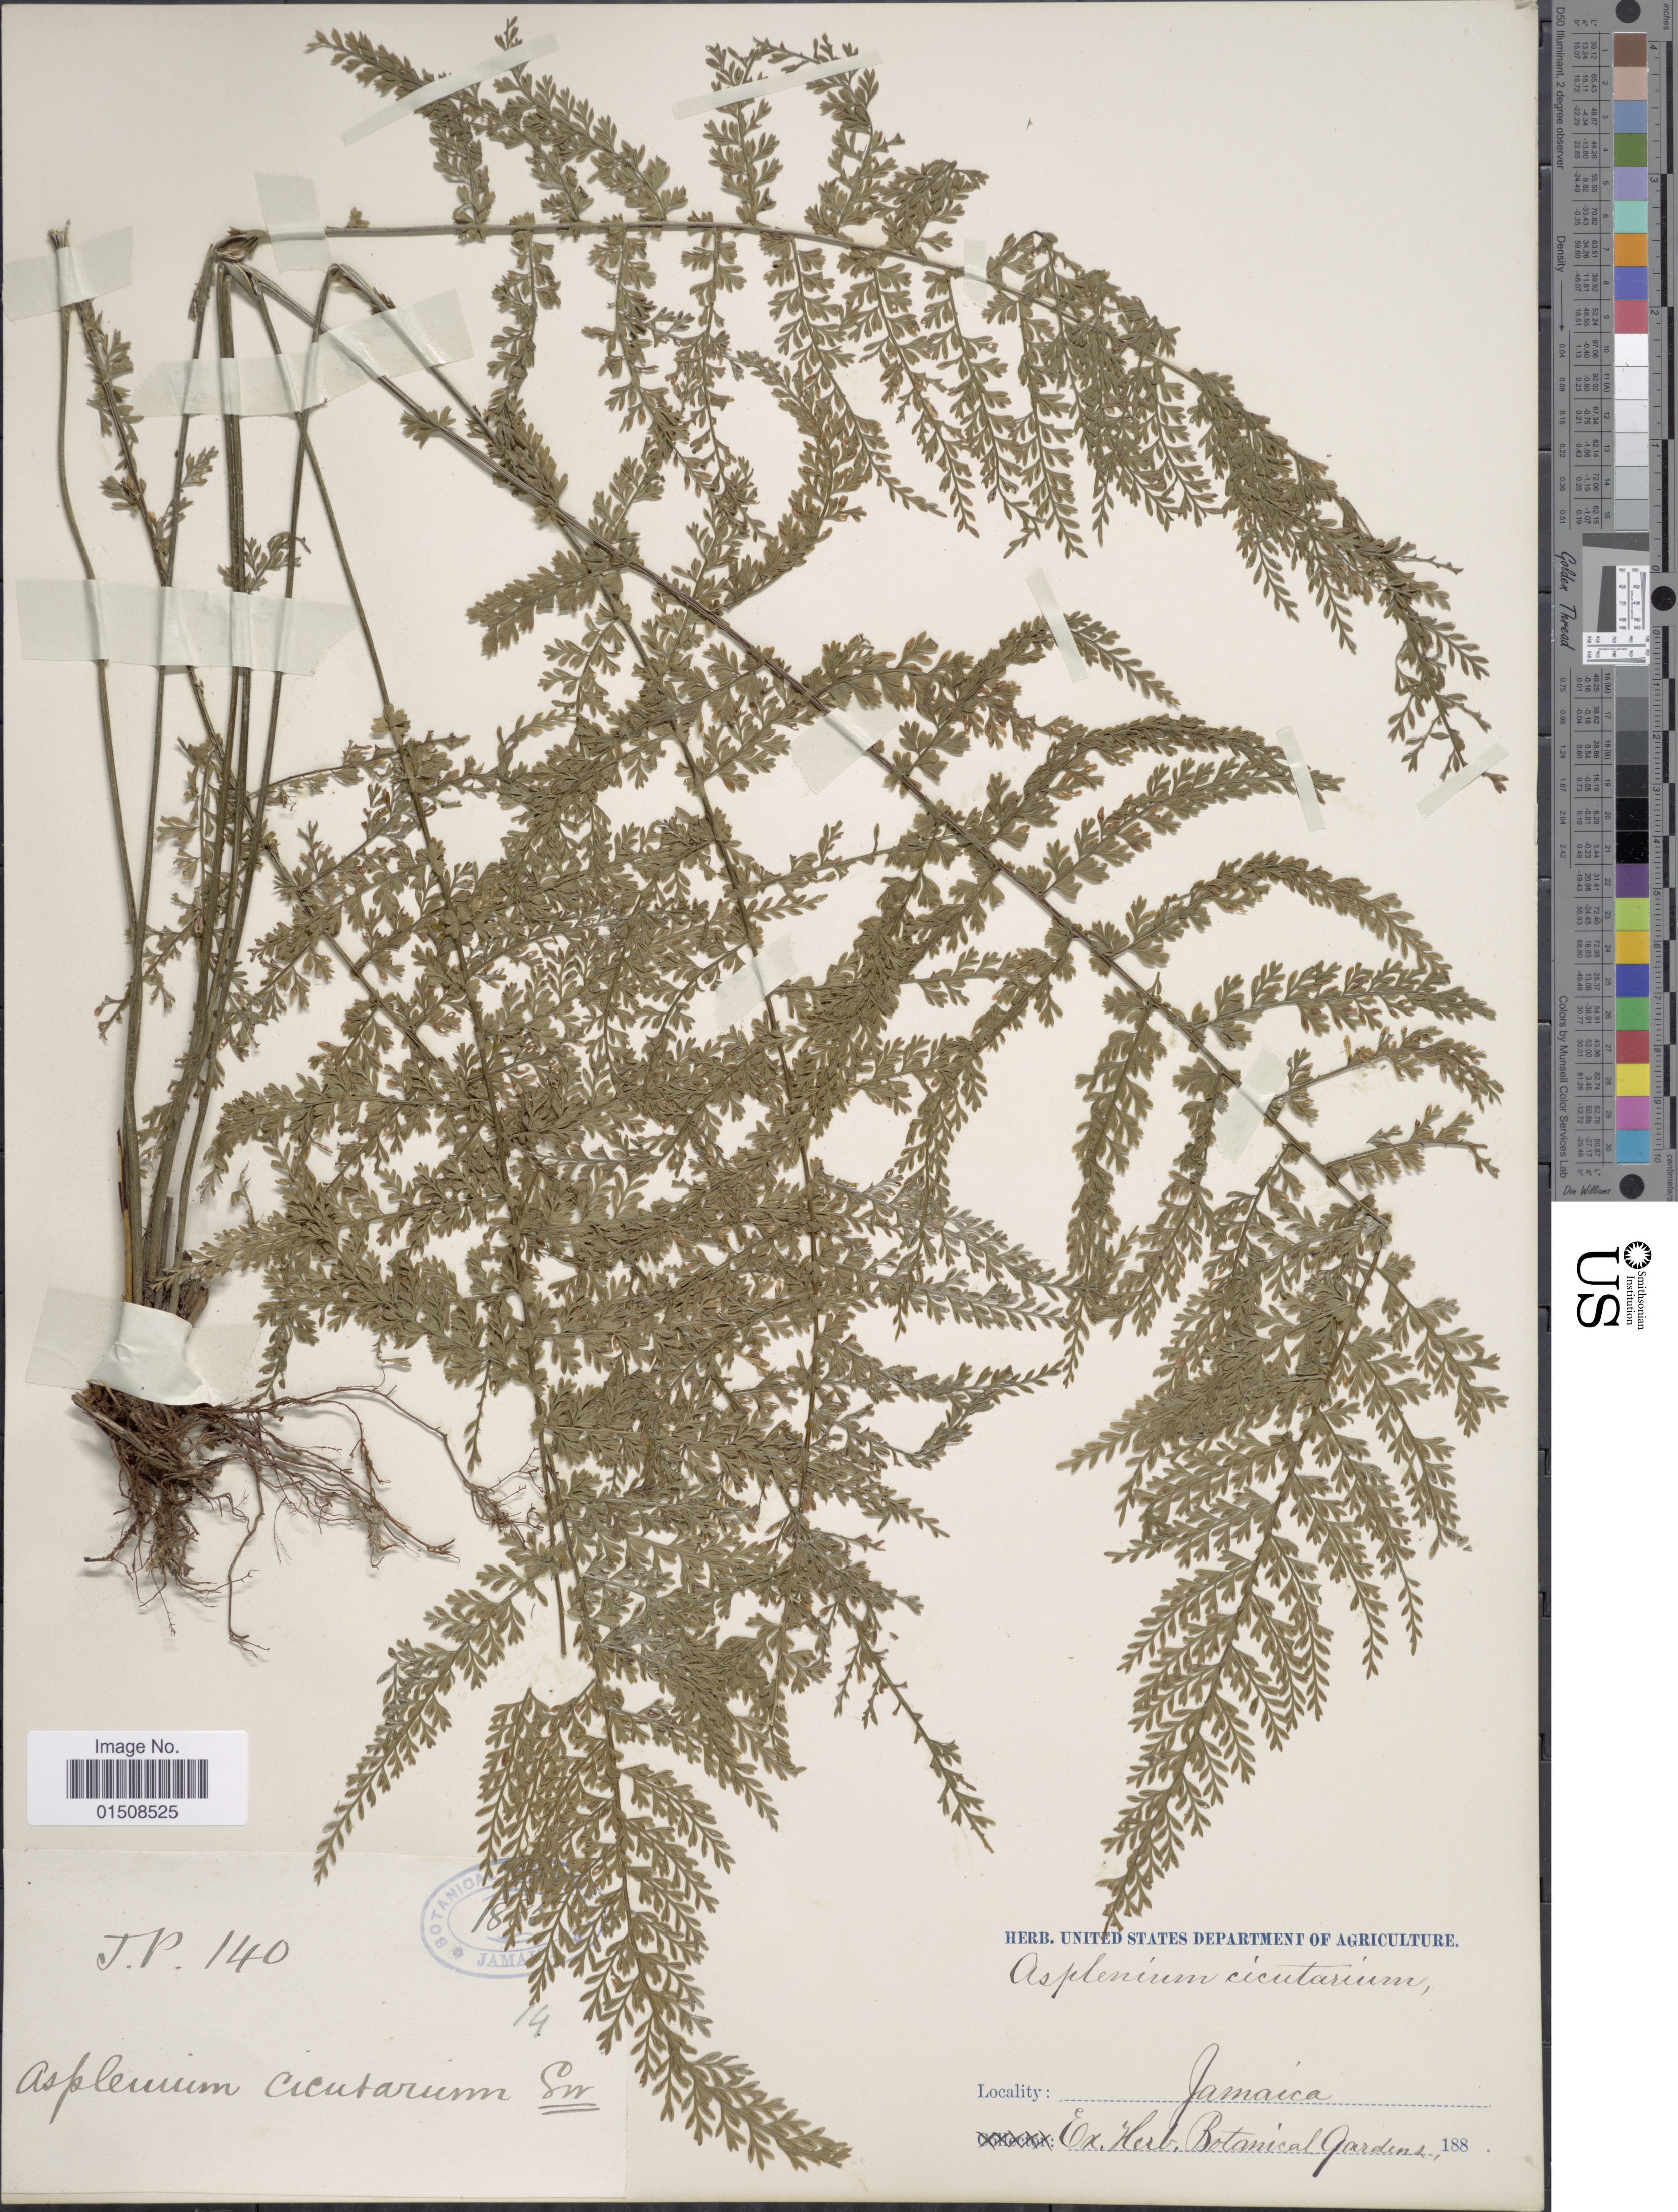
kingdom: Plantae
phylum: Tracheophyta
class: Polypodiopsida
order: Polypodiales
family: Aspleniaceae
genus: Asplenium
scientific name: Asplenium cristatum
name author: Lam.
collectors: J.P.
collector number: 140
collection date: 1885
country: Jamaica